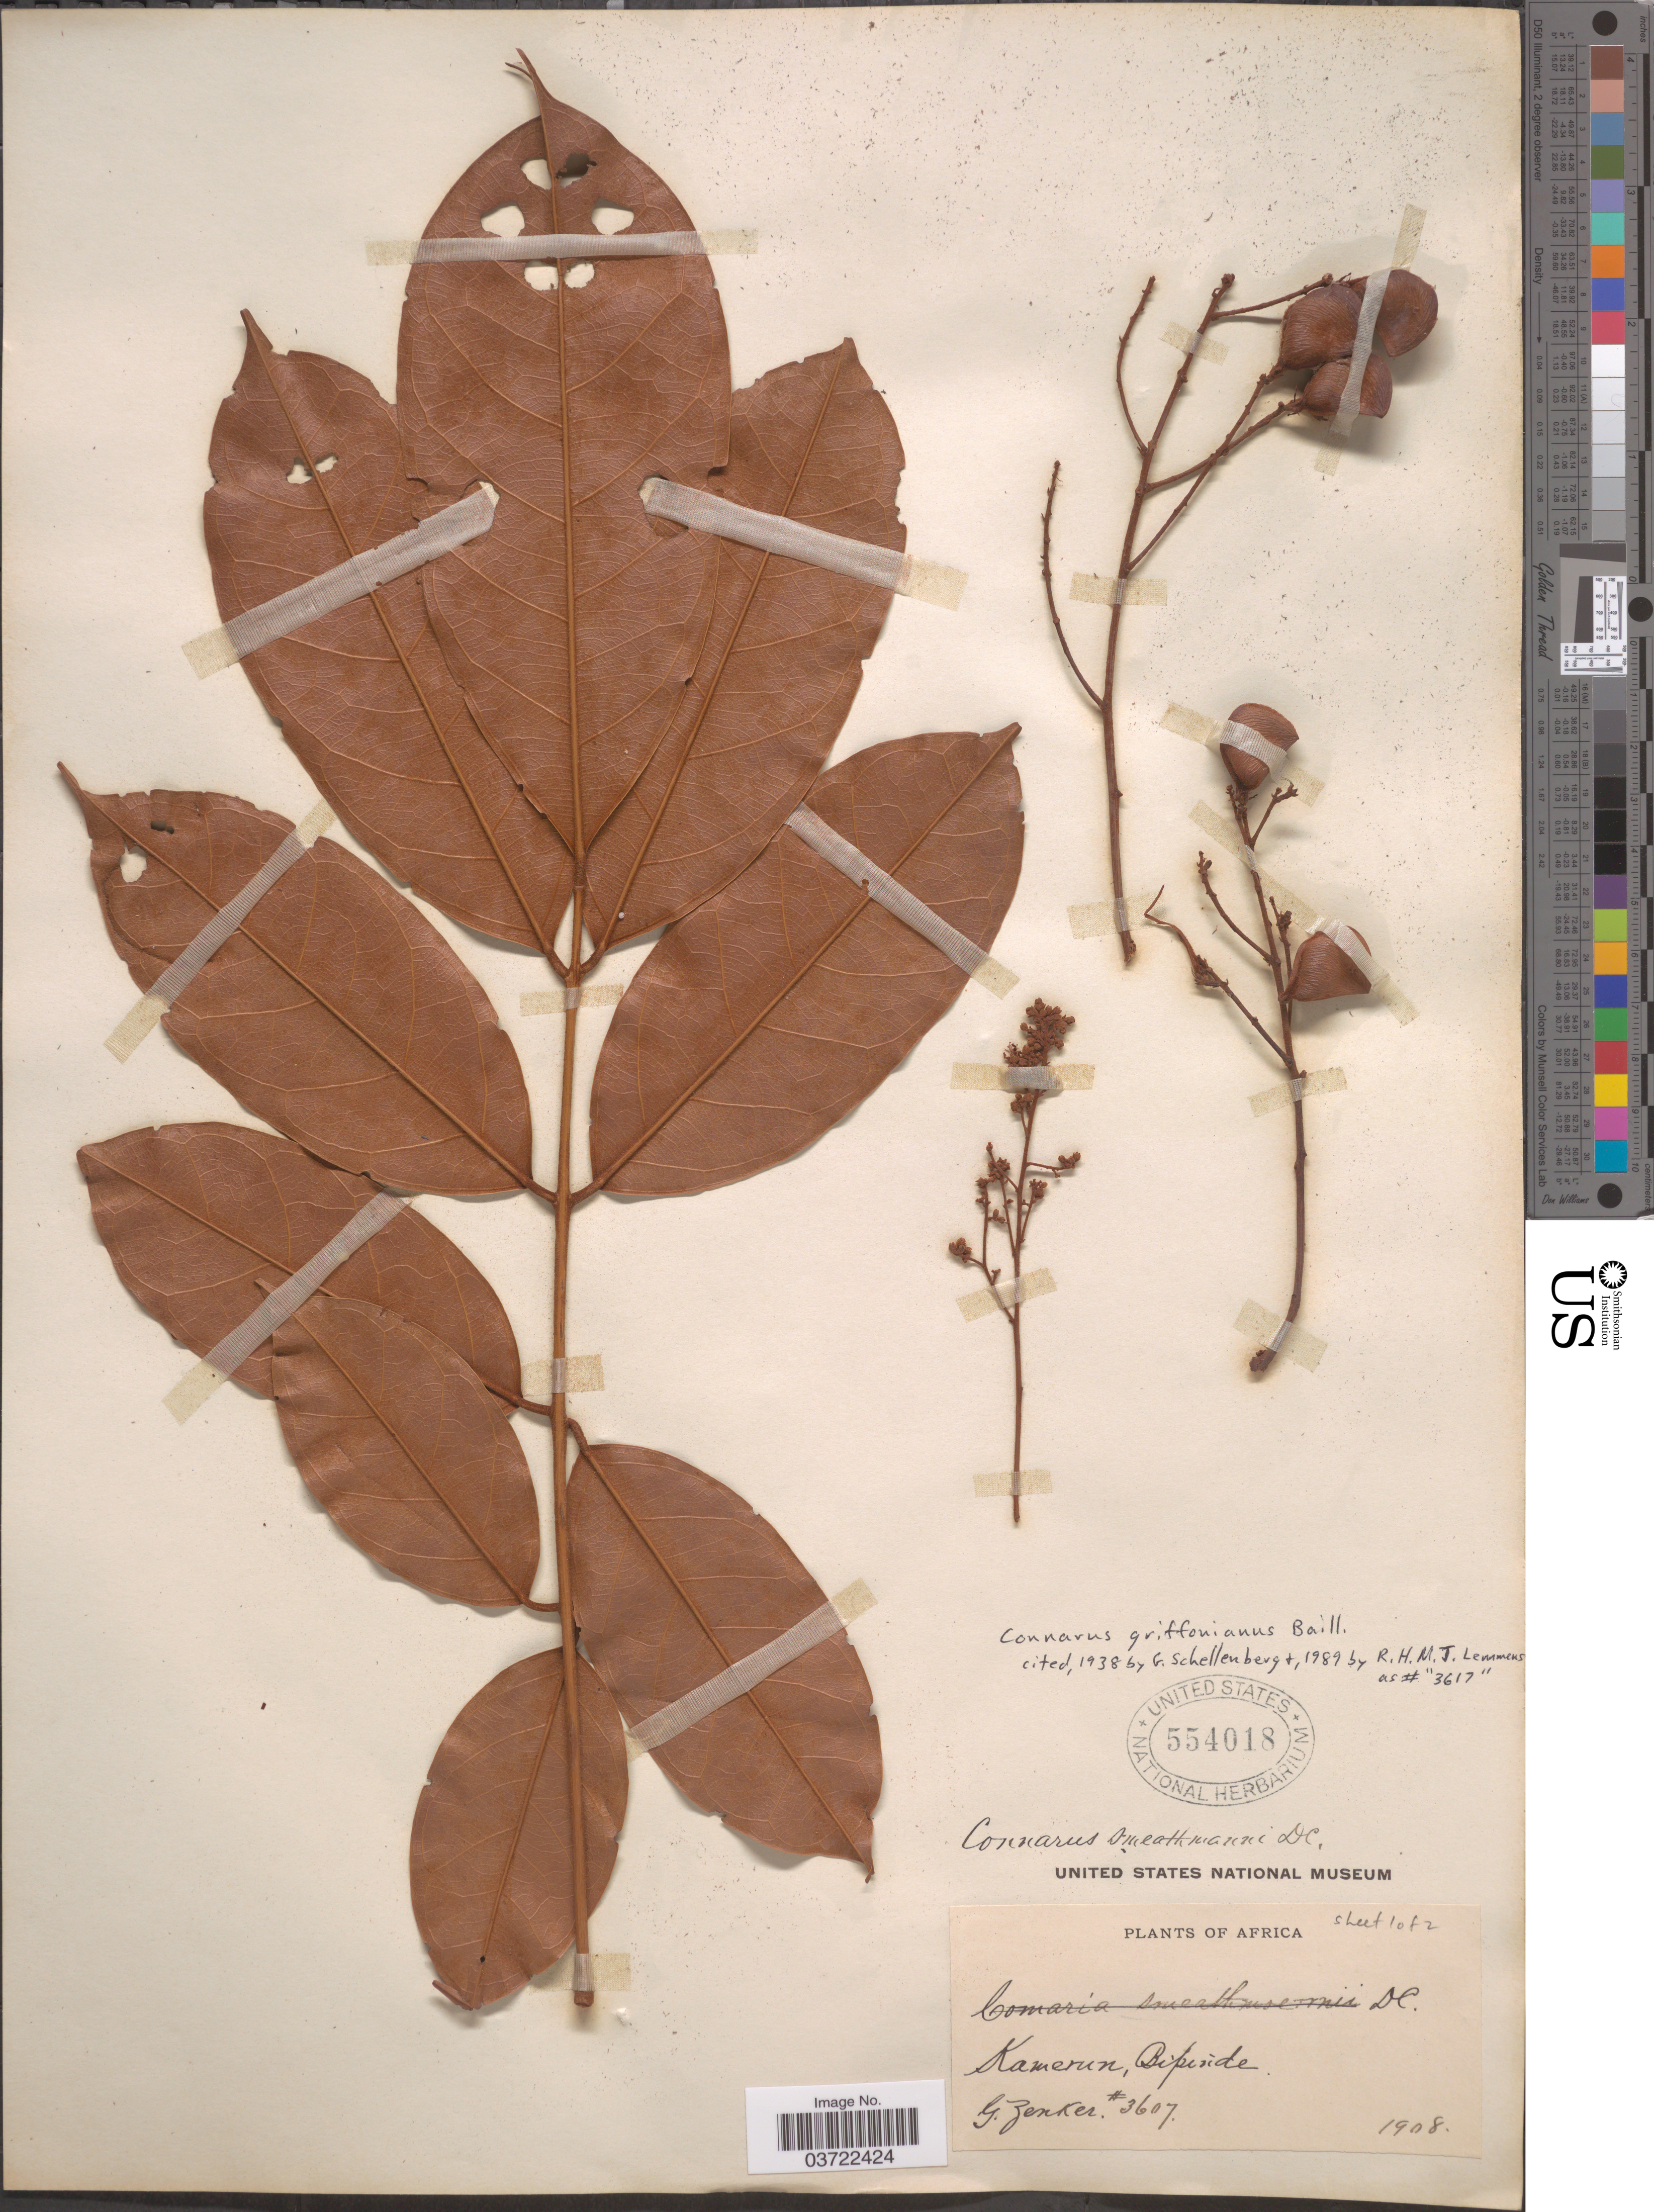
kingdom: Plantae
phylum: Tracheophyta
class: Magnoliopsida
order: Oxalidales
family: Connaraceae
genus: Connarus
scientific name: Connarus griffonianus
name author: Baill.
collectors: G. A. Zenker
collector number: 3607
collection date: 1908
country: Cameroon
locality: Kamerun, Bipinde.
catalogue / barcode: US 554018